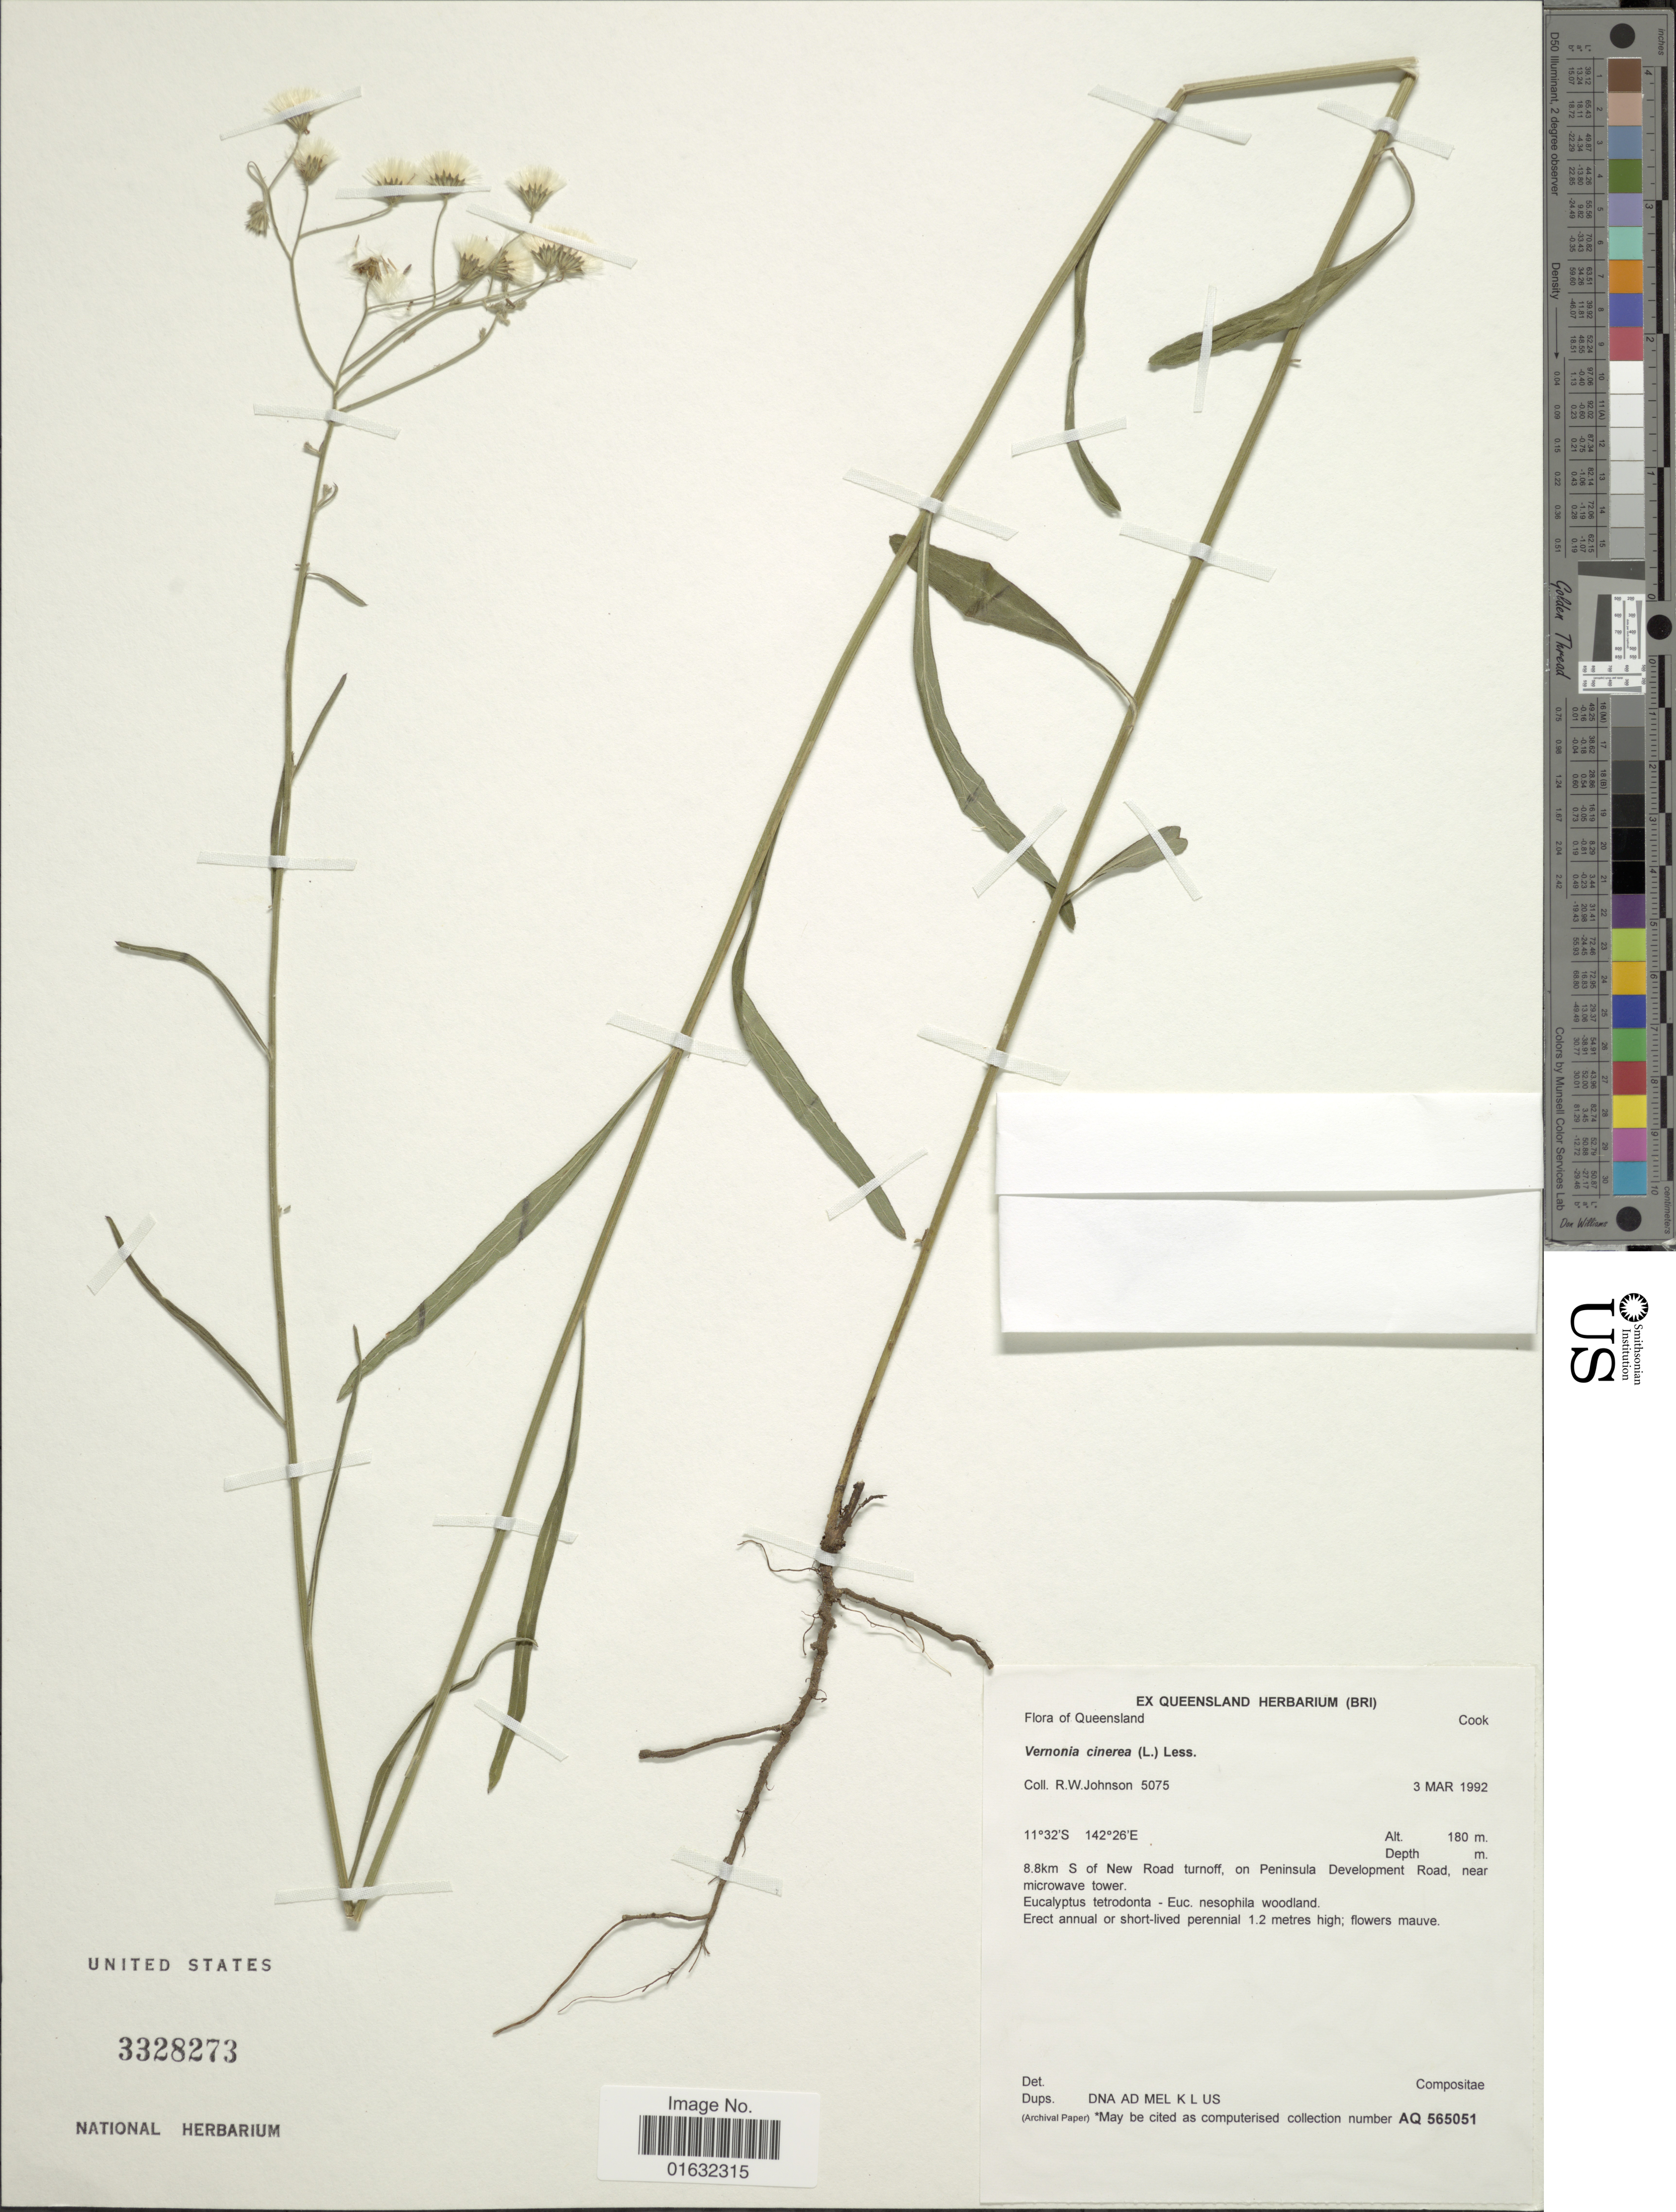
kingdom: Plantae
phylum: Tracheophyta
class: Magnoliopsida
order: Asterales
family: Asteraceae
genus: Cyanthillium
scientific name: Cyanthillium cinereum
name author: (L.) H. Rob.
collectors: R. W. Johnson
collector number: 5075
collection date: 1992-03-03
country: Australia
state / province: Queensland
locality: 8.8 km S of New Road turnoff, on Peninsula Development Road, near microwave tower, Cook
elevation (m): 180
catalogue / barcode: US 3328273